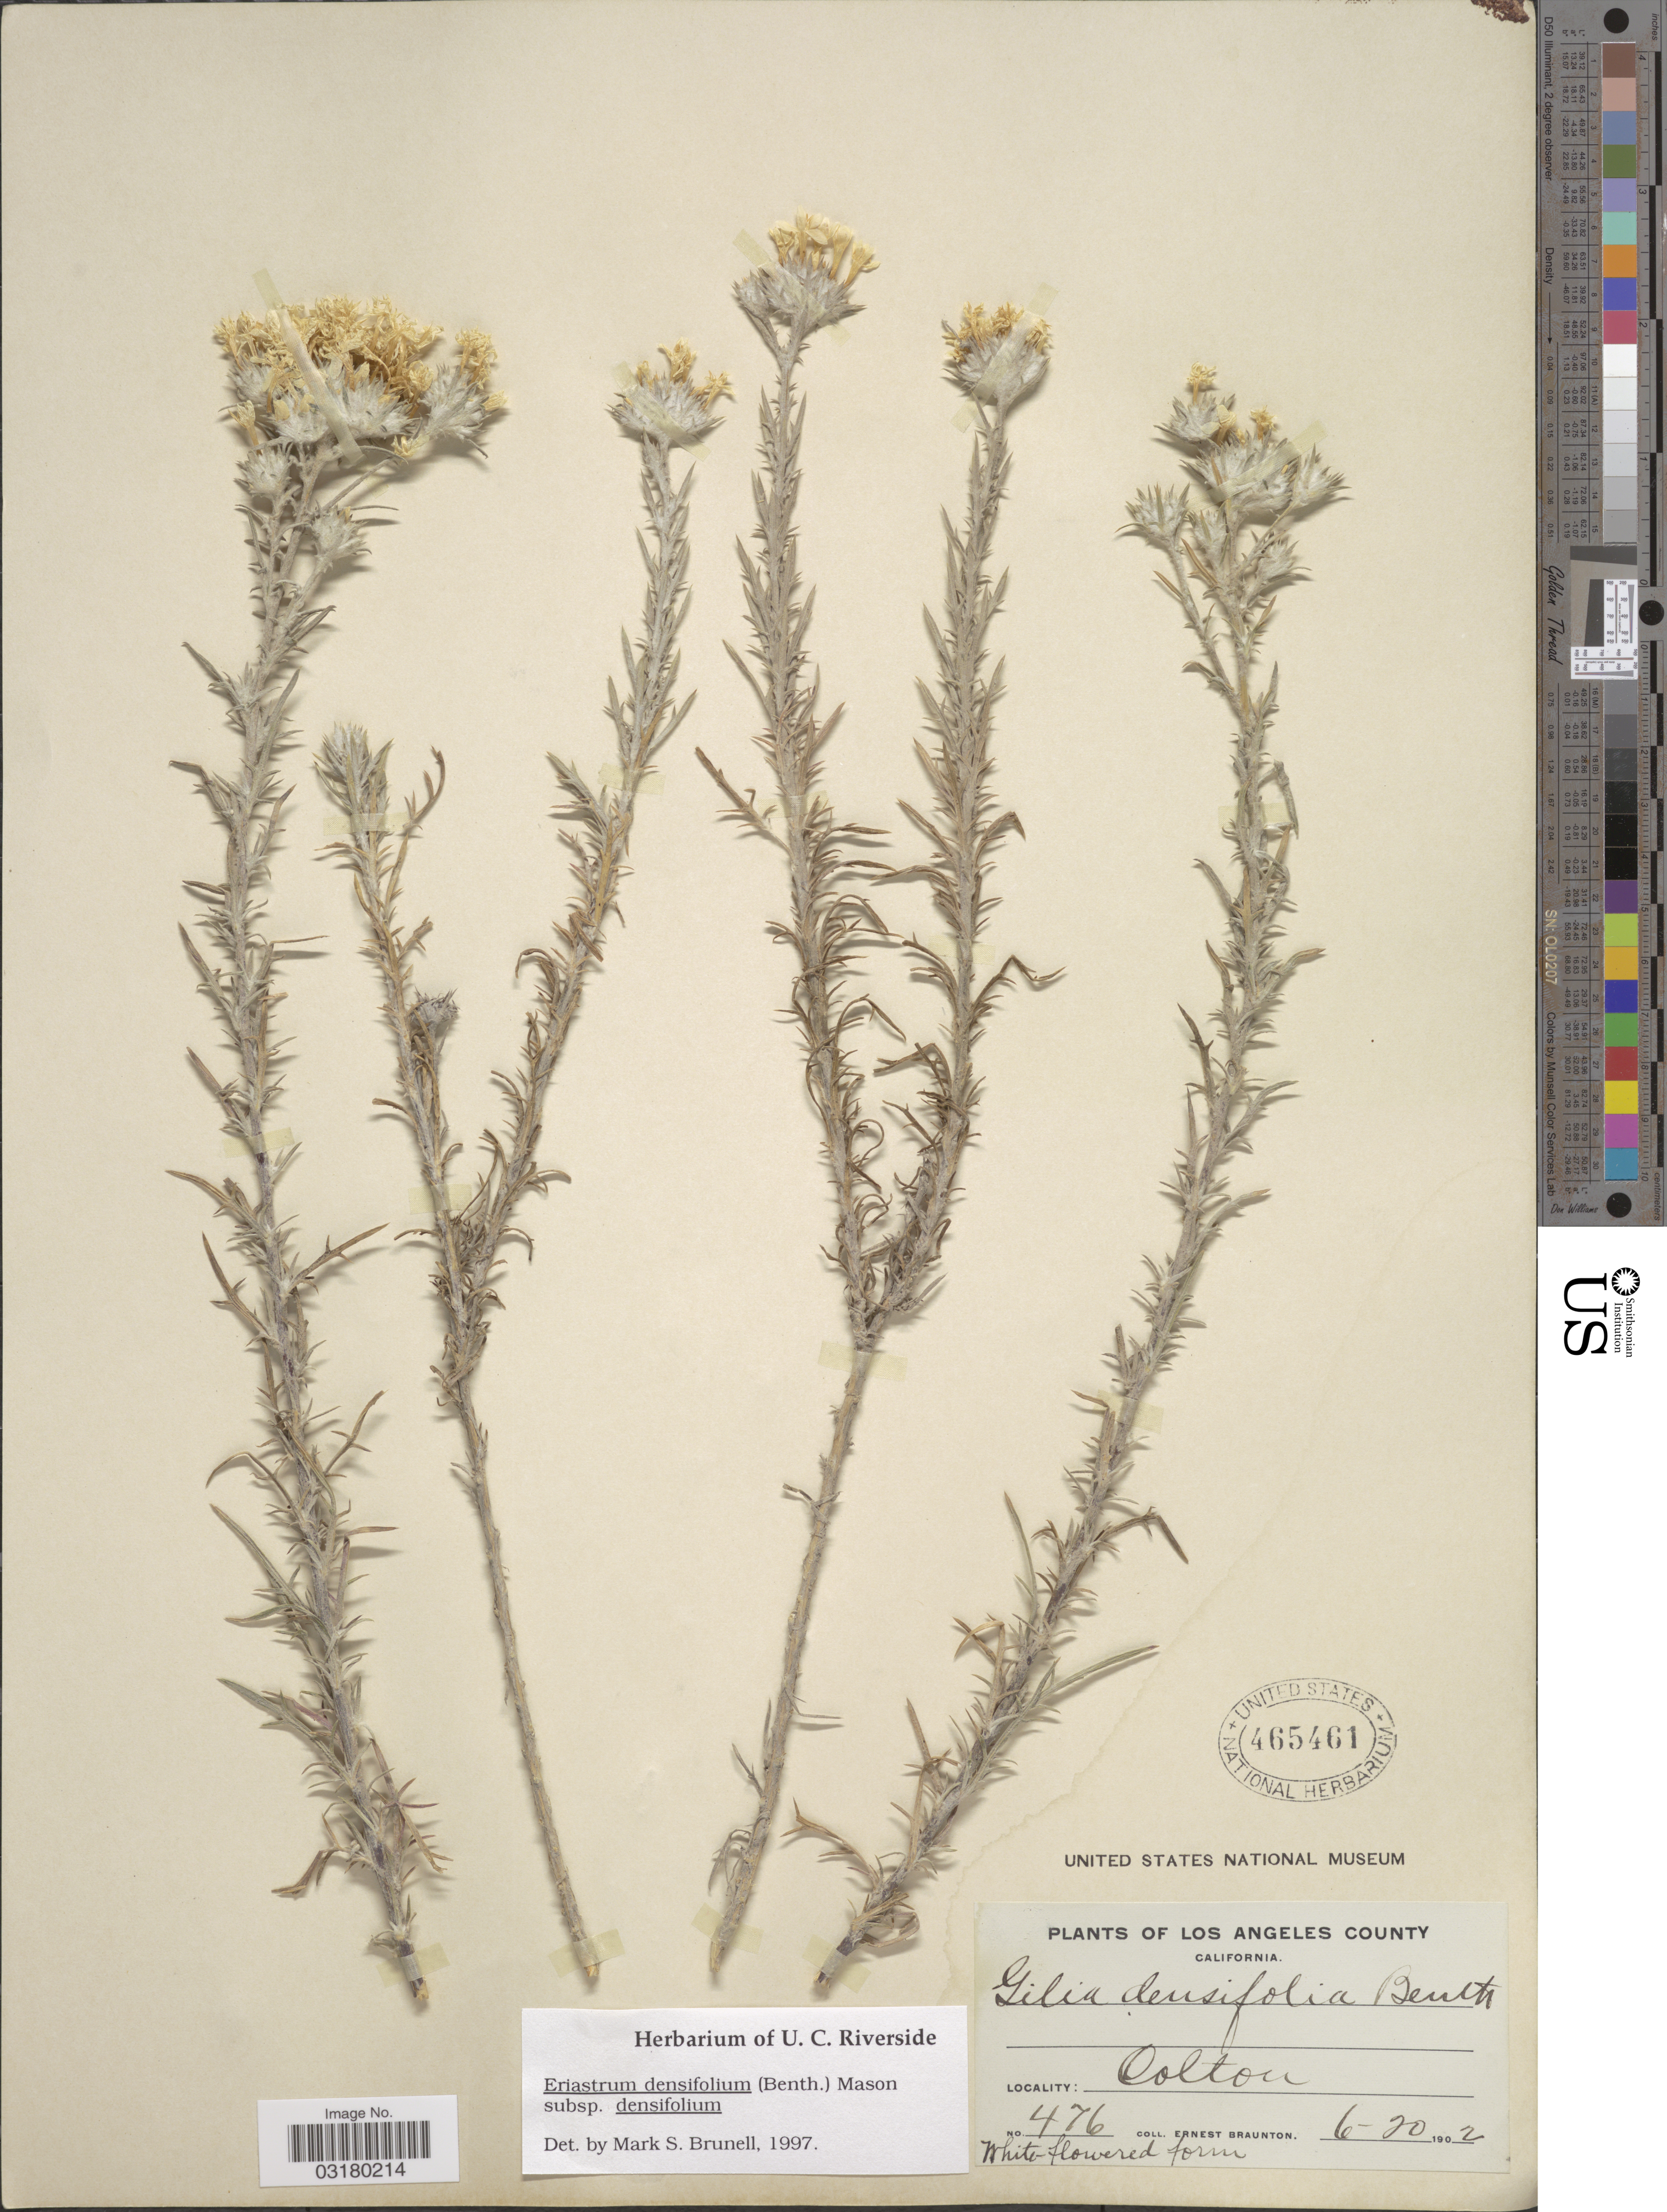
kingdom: Plantae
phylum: Tracheophyta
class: Magnoliopsida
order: Ericales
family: Polemoniaceae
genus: Eriastrum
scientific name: Eriastrum densifolium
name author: (Benth.) H. Mason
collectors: E. Braunton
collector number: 476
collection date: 1902-06-20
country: United States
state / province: California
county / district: Los Angeles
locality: Los Angeles County. Colton.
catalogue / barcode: US 465461